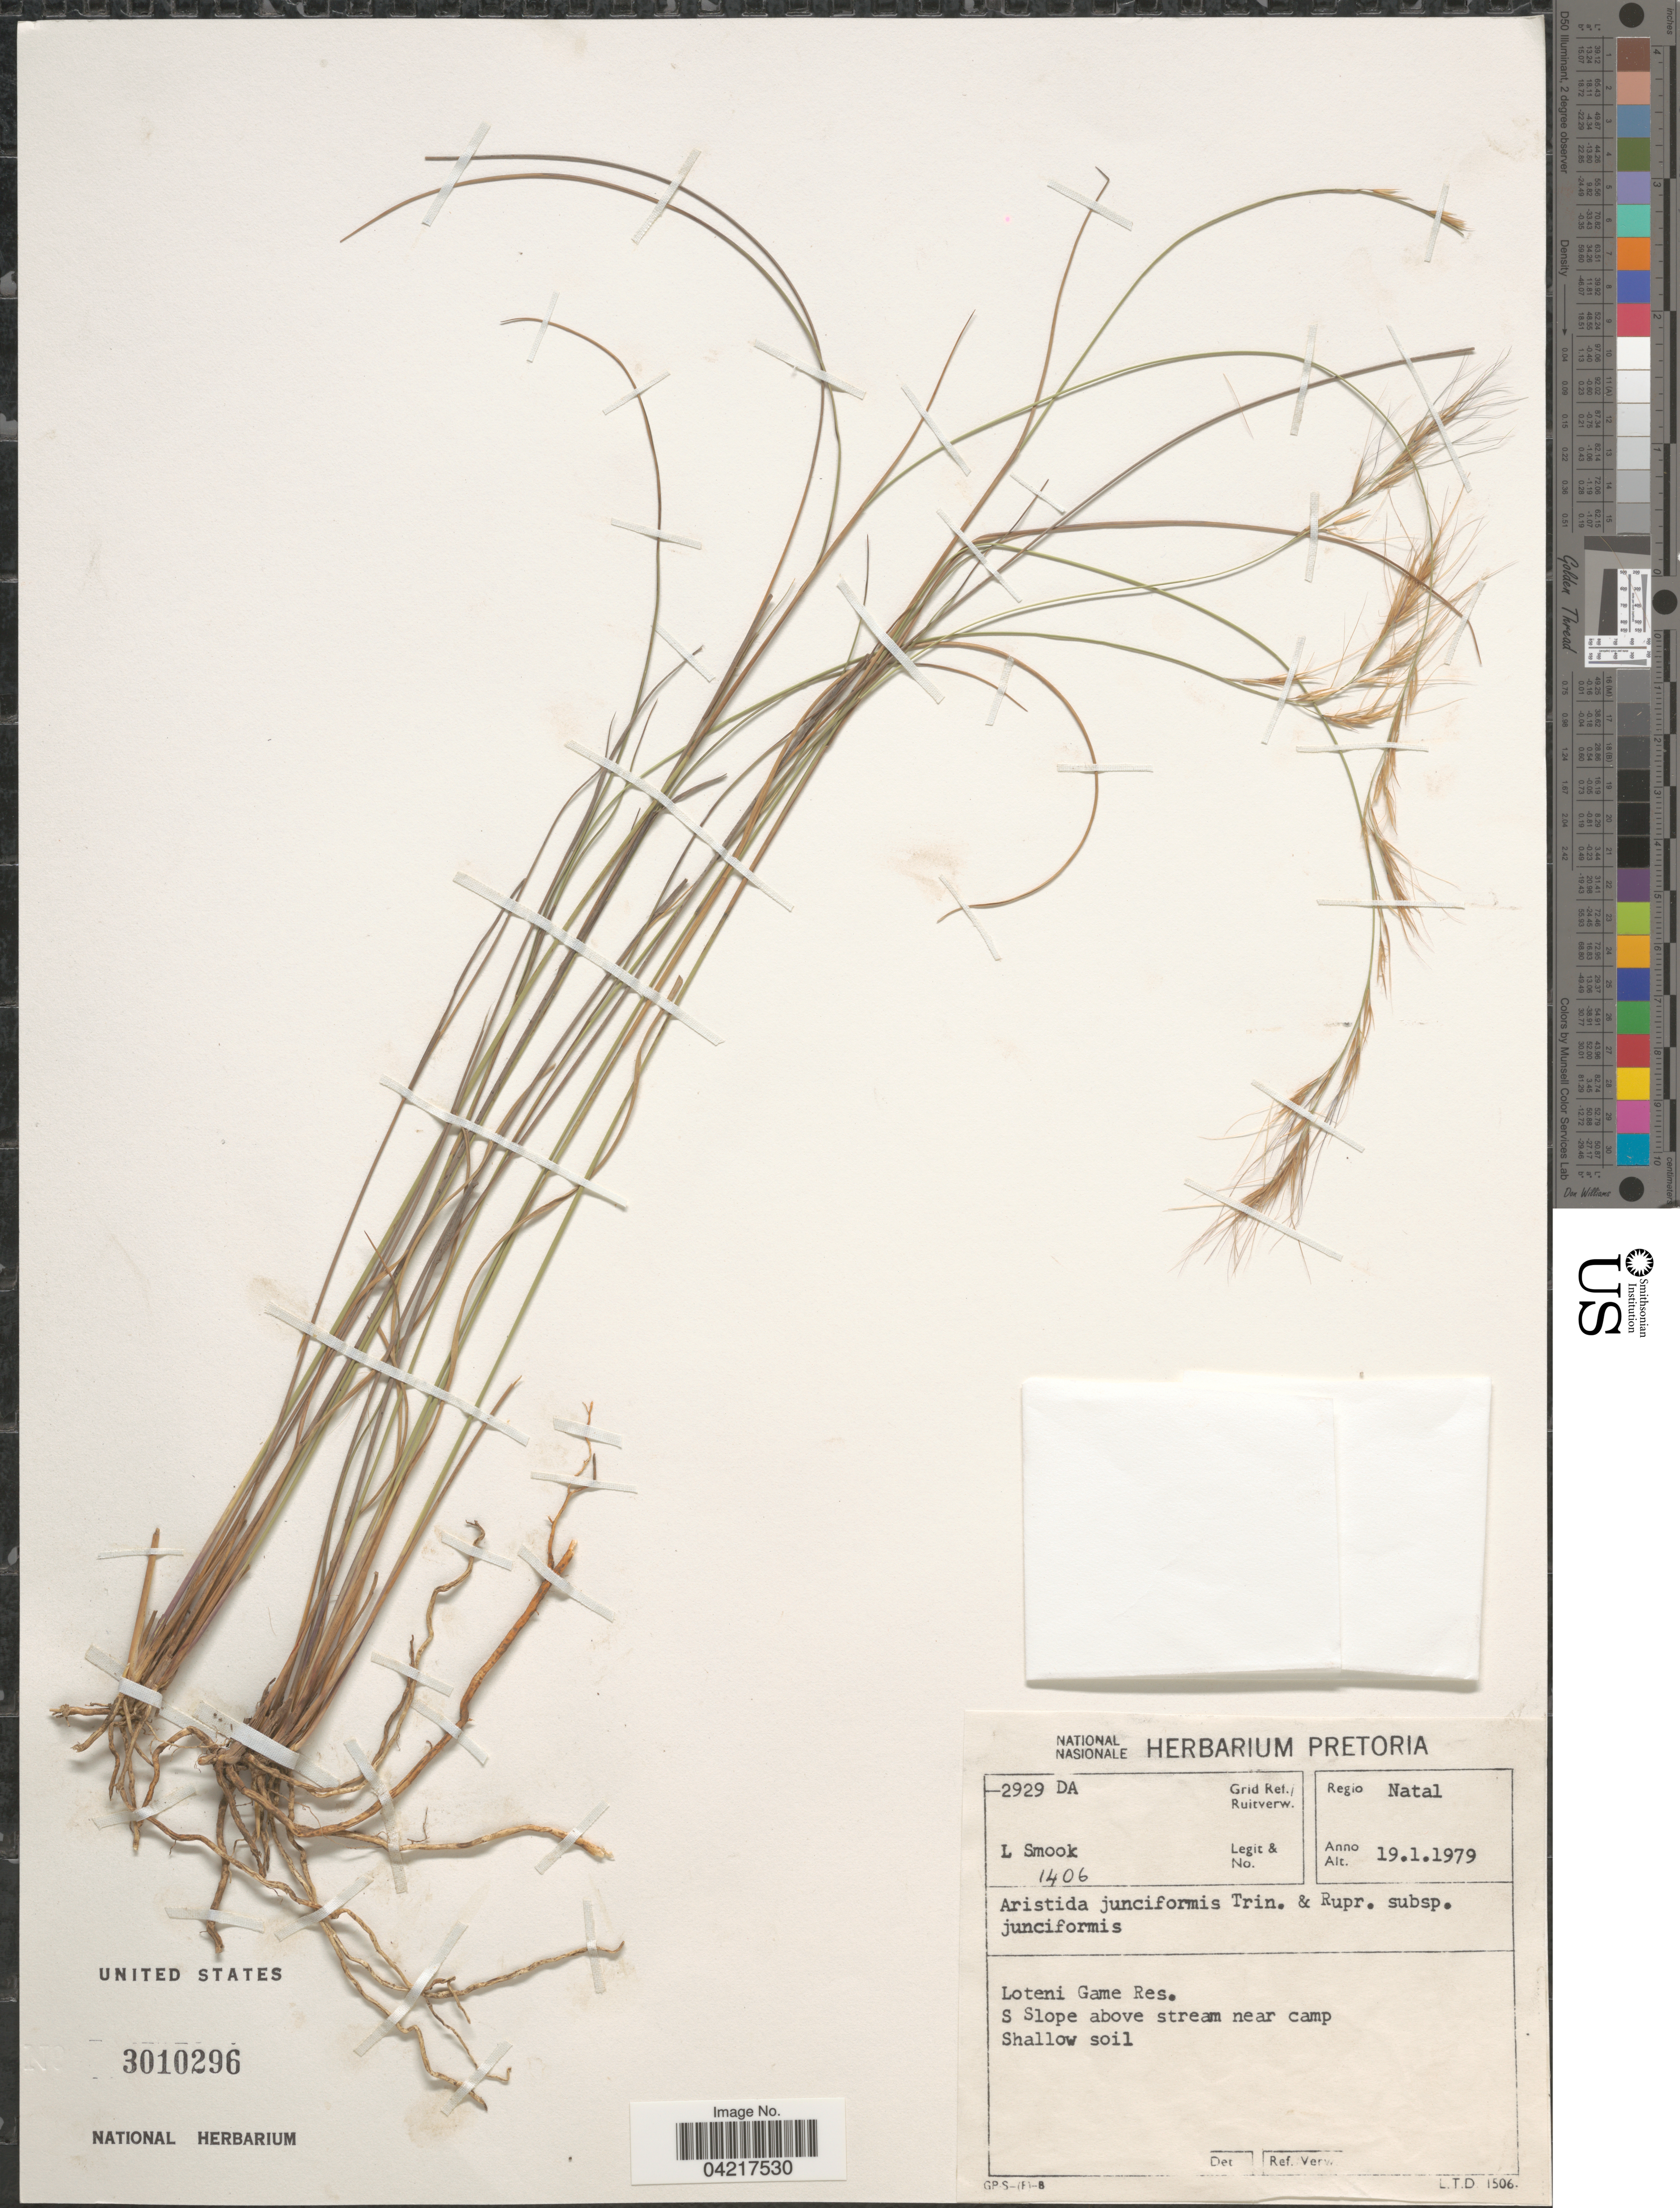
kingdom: Plantae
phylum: Tracheophyta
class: Liliopsida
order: Poales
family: Poaceae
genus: Aristida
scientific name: Aristida junciformis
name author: Trin. & Rupr.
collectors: L. Smook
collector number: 1406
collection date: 1979-01-19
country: South Africa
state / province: KwaZulu-Natal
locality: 2929 DA Grid Ref. Regio Natal. Loteni Game Res. S Slope above stream near camp.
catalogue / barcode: US 3010296